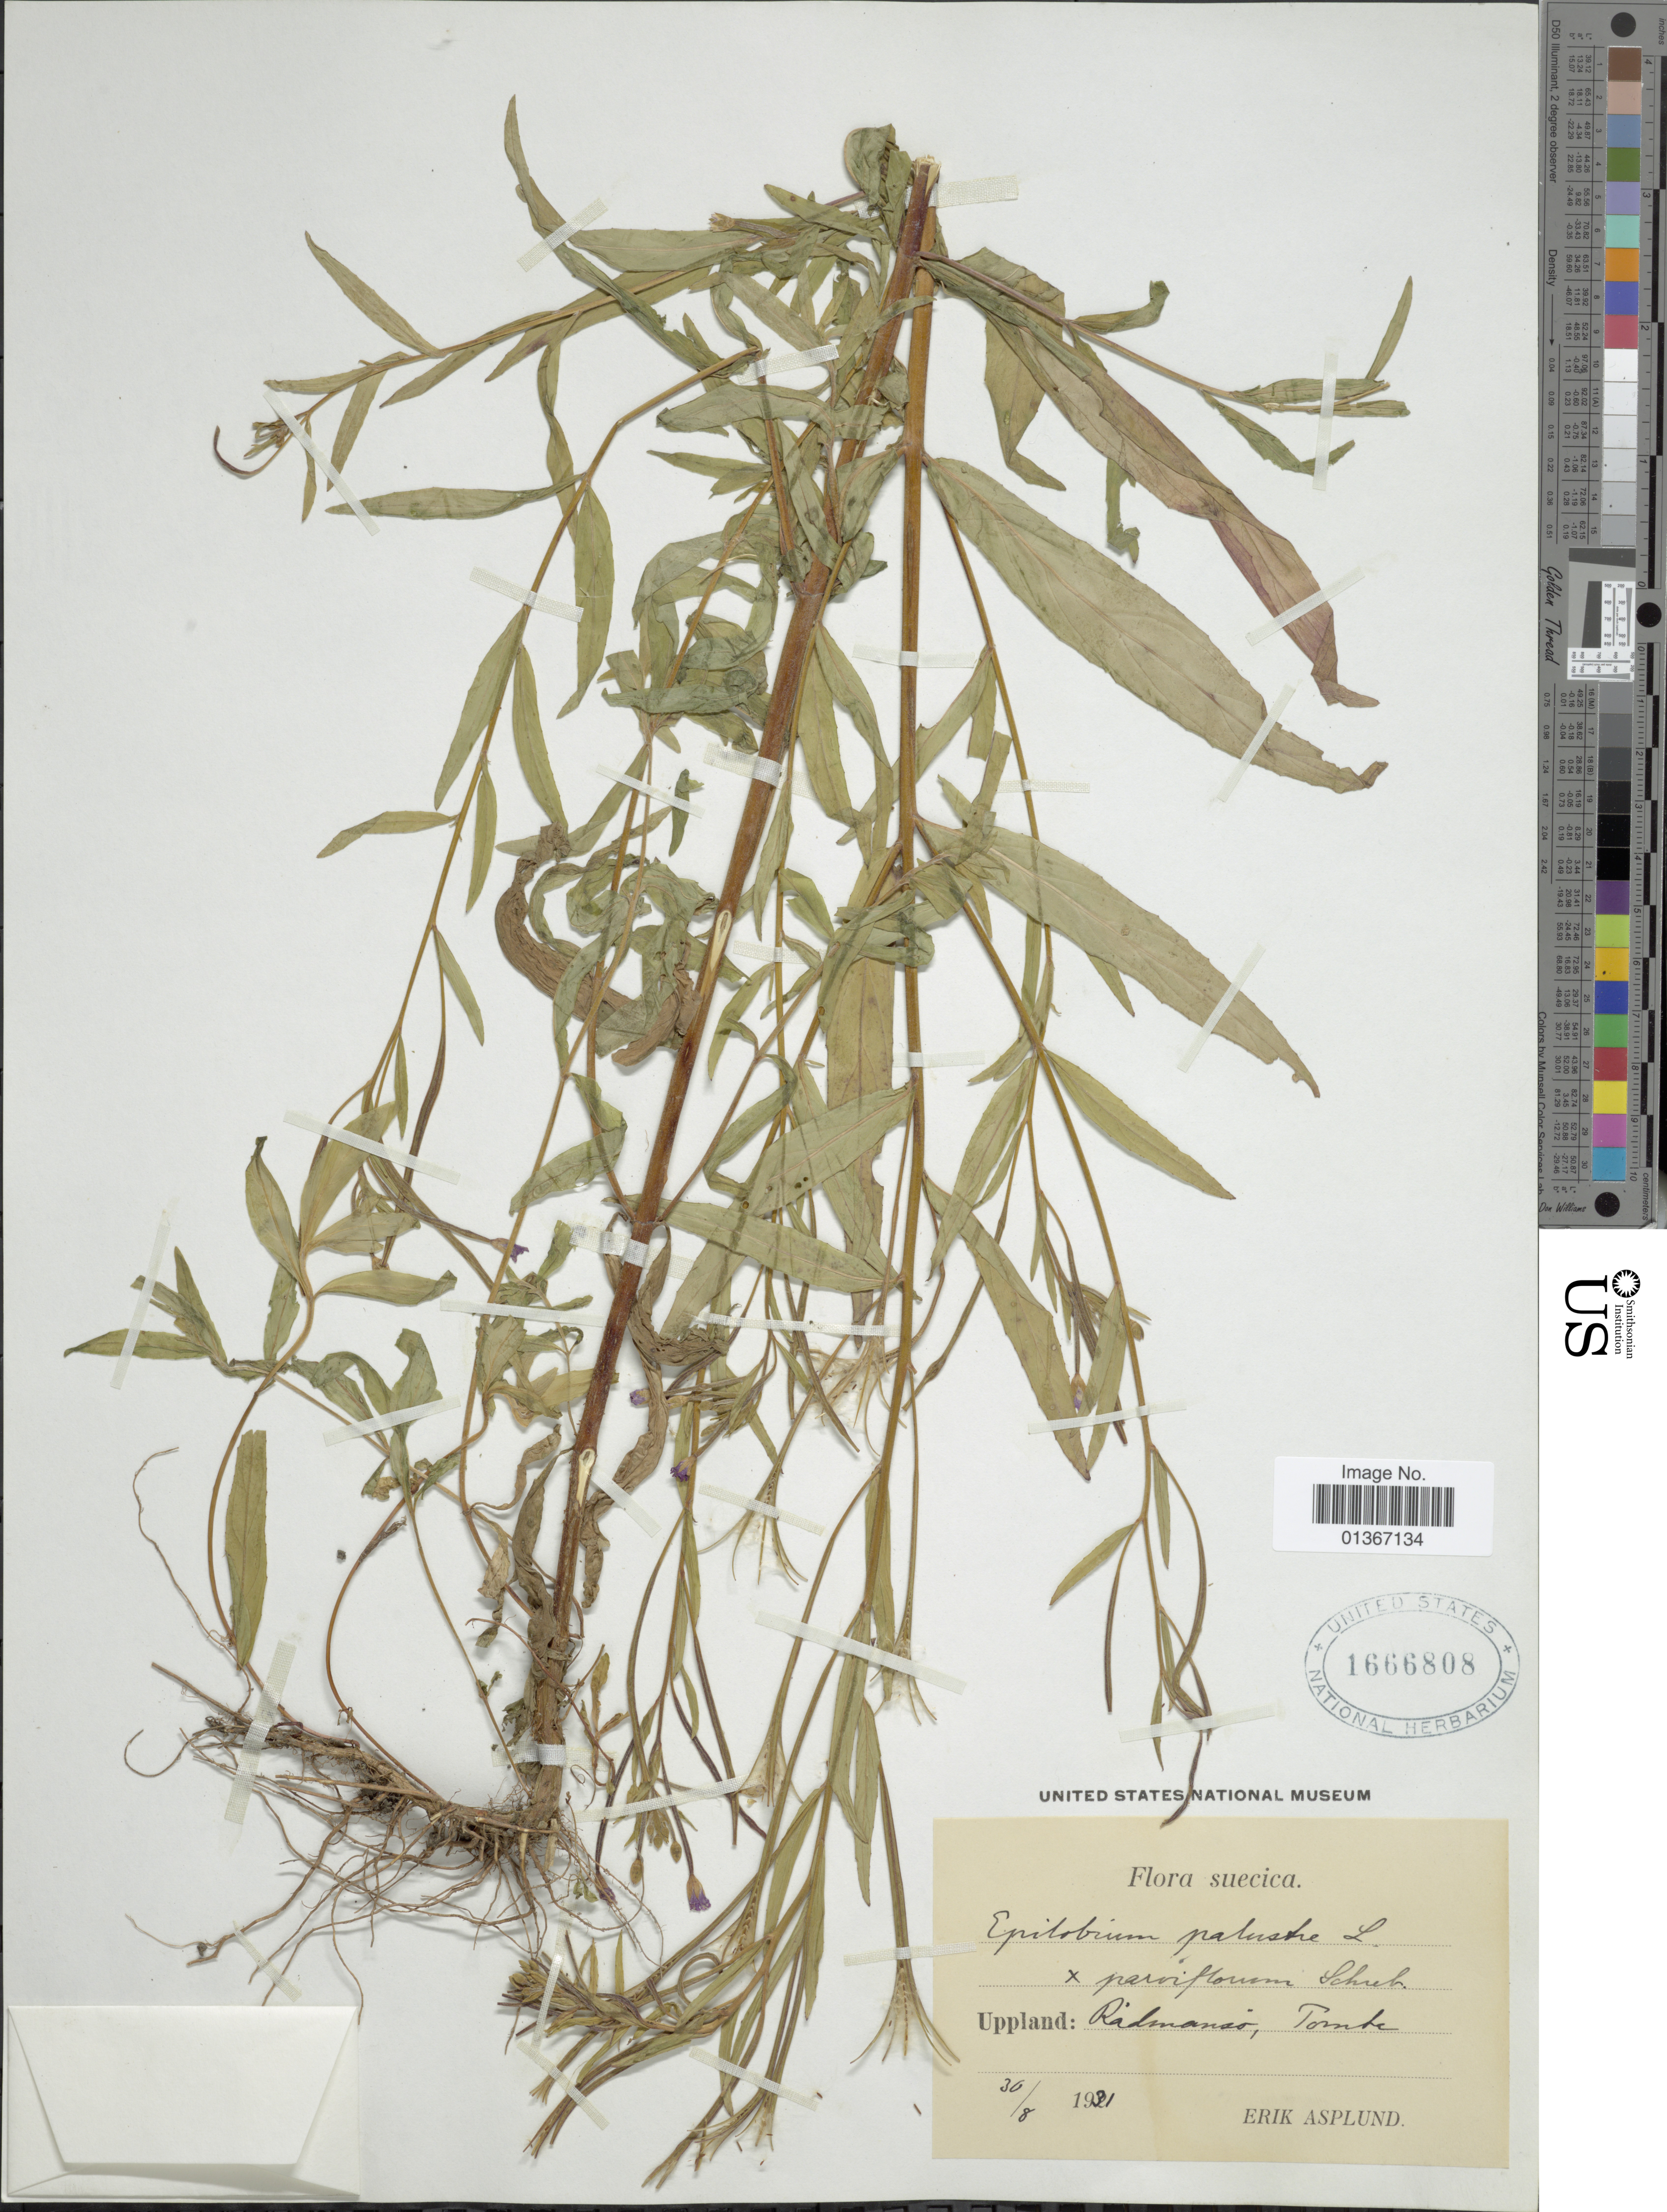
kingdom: Plantae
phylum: Tracheophyta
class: Magnoliopsida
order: Myrtales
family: Onagraceae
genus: Epilobium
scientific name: Epilobium palustre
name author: L.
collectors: E. Asplund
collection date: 1931-08-30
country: Sweden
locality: Suecica. Uppland: Radmanso, Tomte.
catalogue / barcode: US 1666808